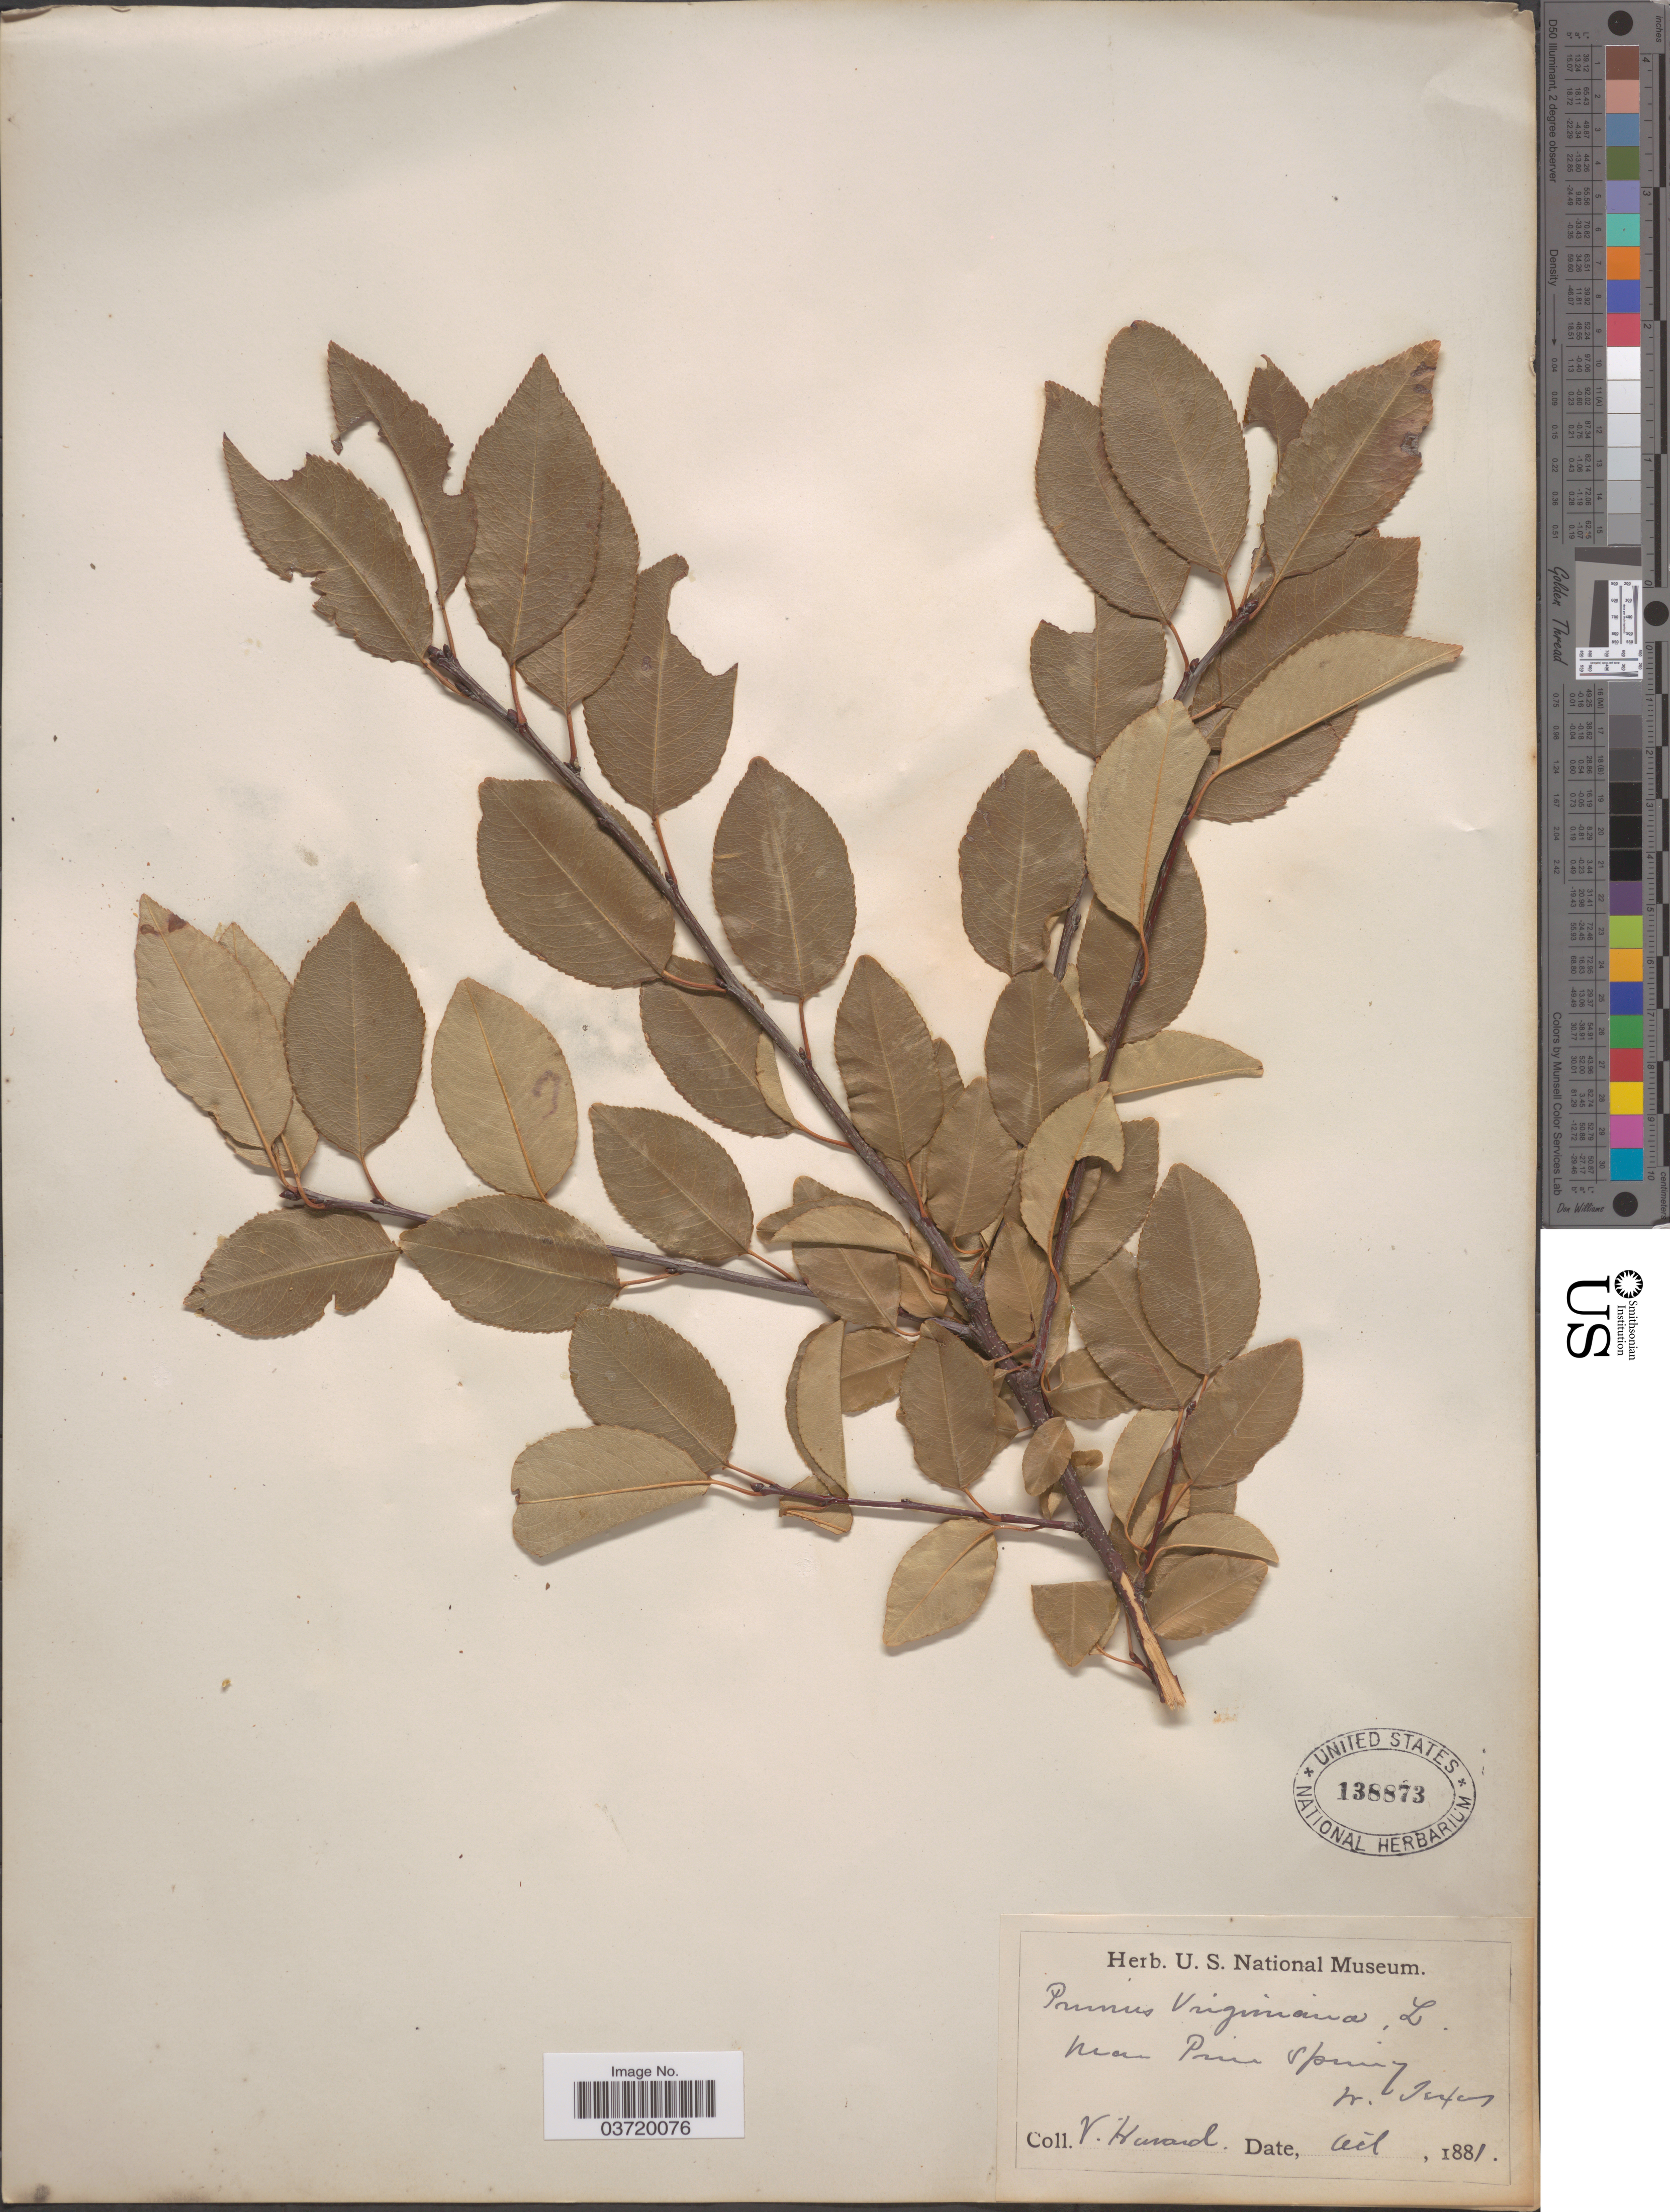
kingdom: Plantae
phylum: Tracheophyta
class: Magnoliopsida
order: Rosales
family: Rosaceae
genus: Prunus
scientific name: Prunus virginiana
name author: L.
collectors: V. Havard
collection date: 1881-10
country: United States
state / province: Texas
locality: Near Pine Spring. W. Texas.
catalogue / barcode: US 138873